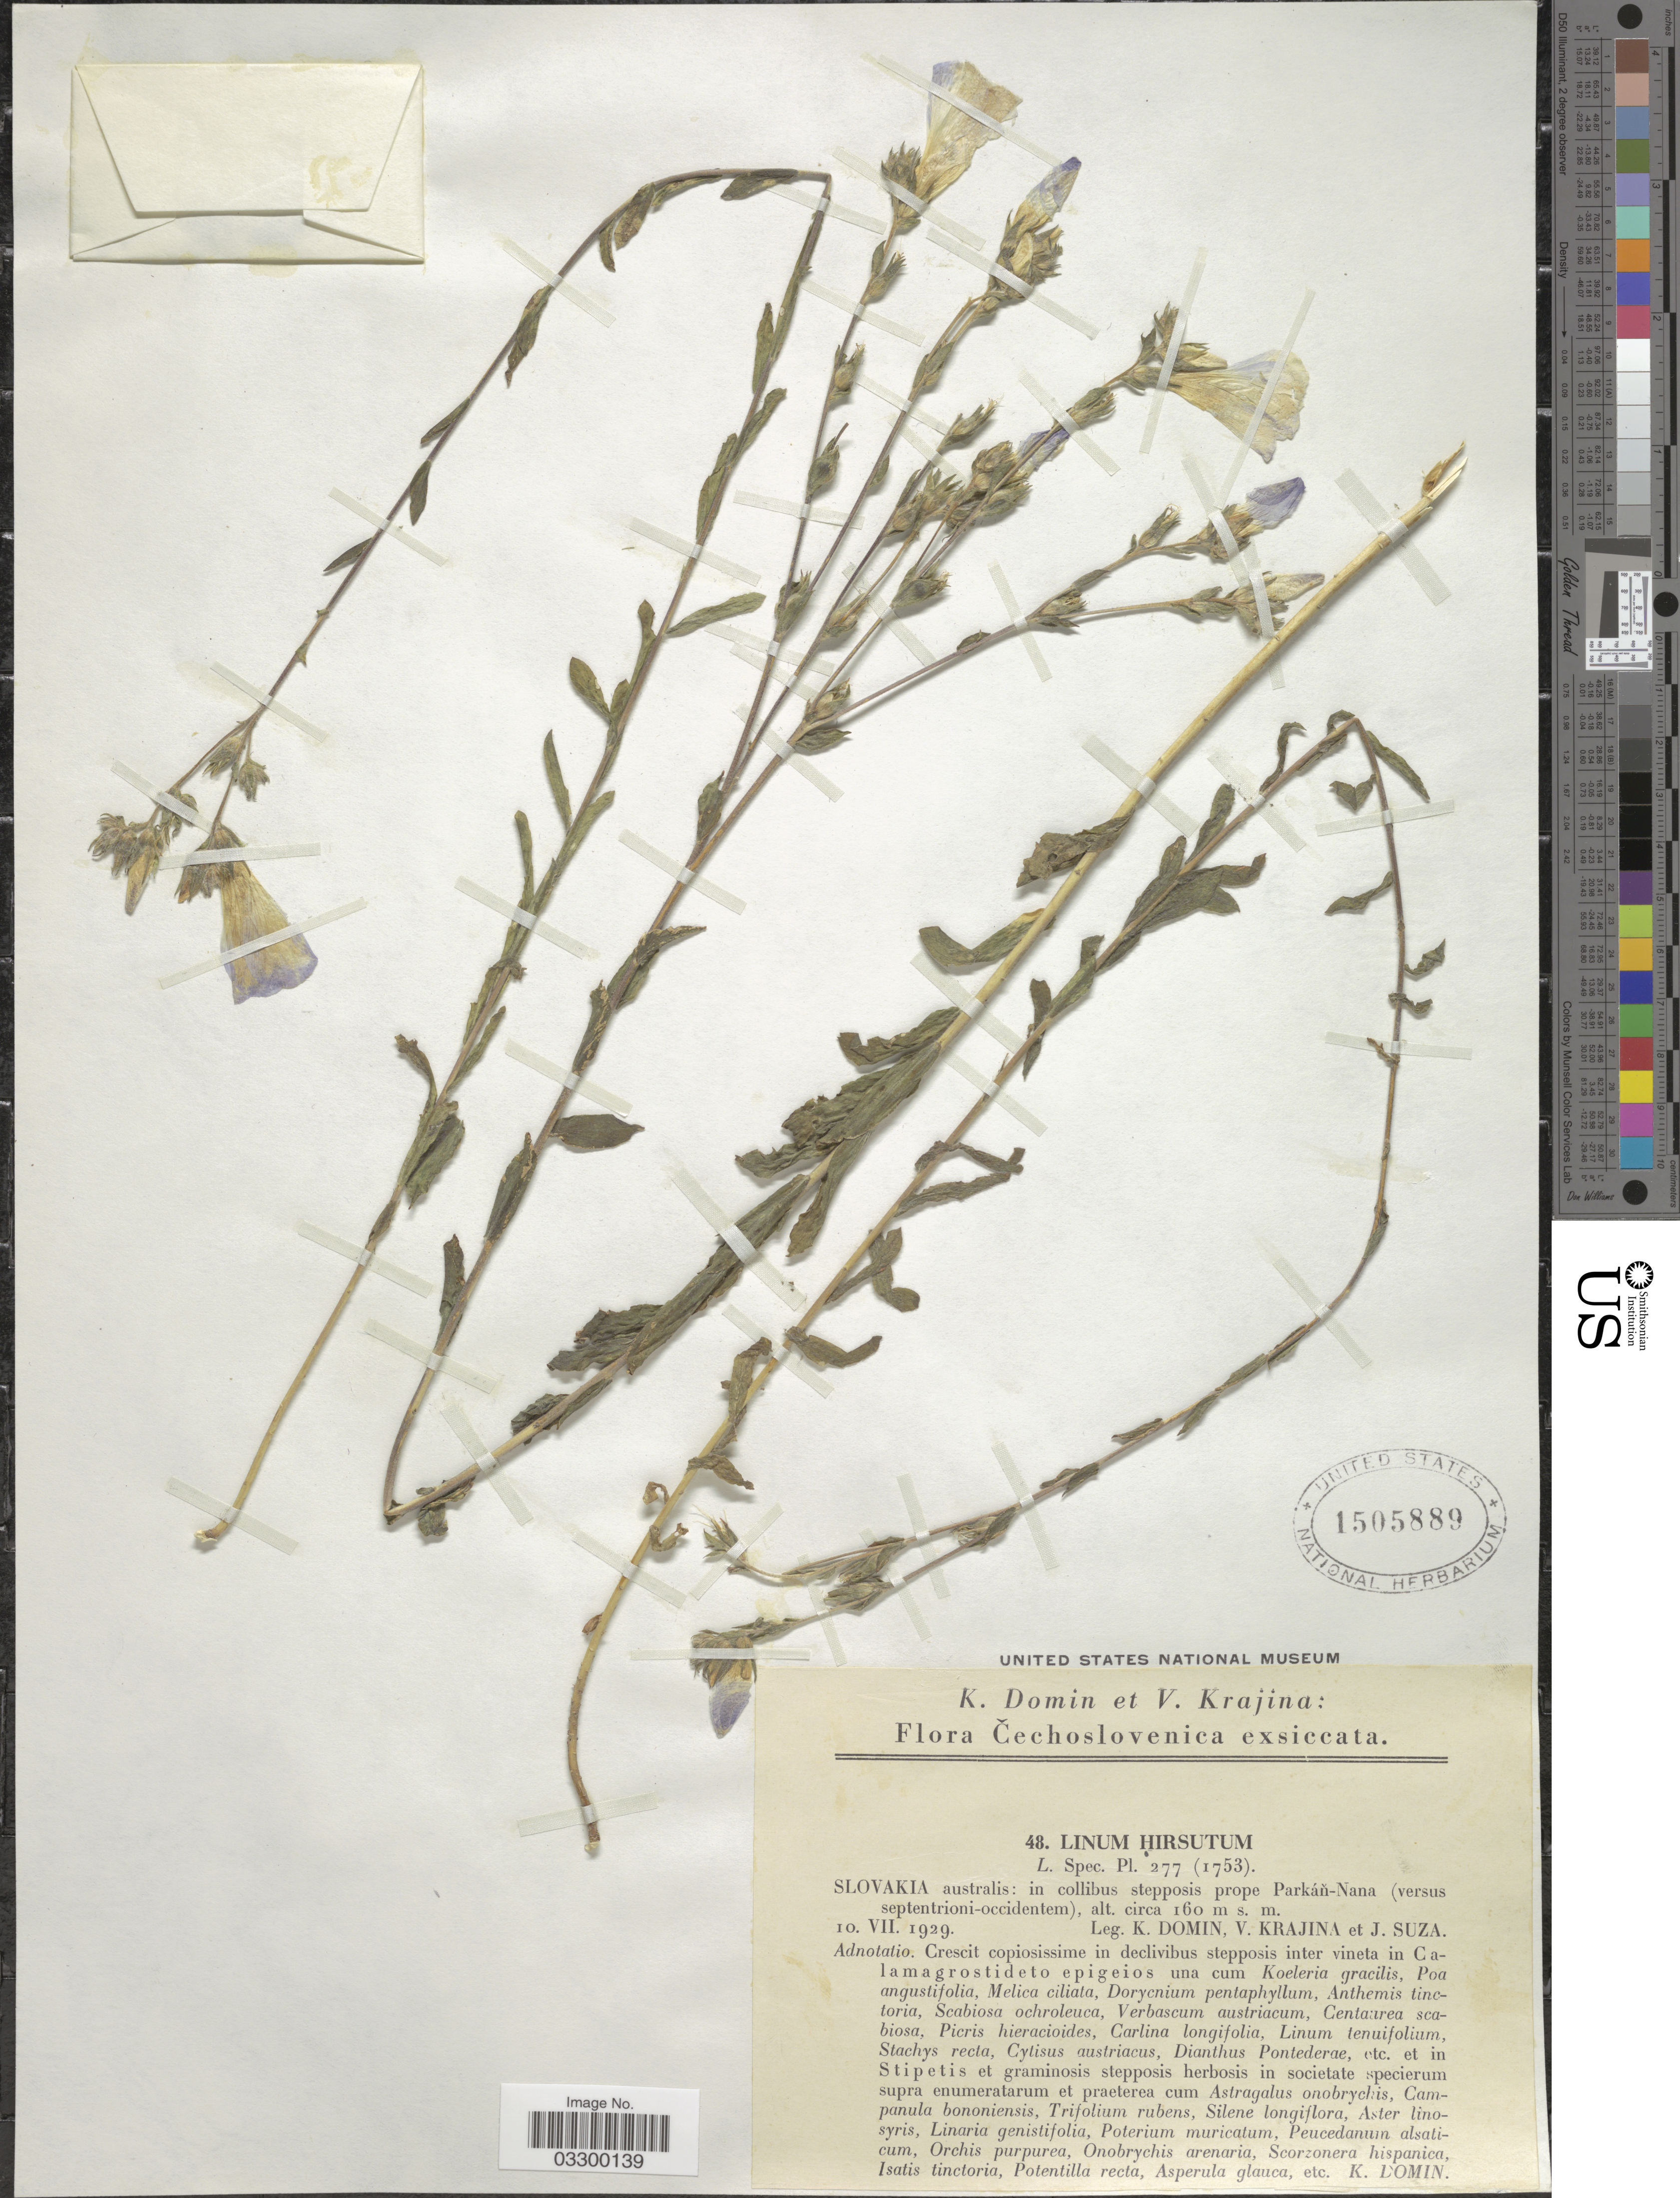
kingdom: Plantae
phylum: Tracheophyta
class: Magnoliopsida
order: Malpighiales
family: Linaceae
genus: Linum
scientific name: Linum hirsutum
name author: L.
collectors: K. Domin, V. Krajina & J. Suza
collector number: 48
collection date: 1929-07-10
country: Slovakia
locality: Čechoslovenica. Slovakia australis: in collibus stepposis prope Parkáň-Nana (versus septentrioni-occidentem).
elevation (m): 160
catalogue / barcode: US 1505889